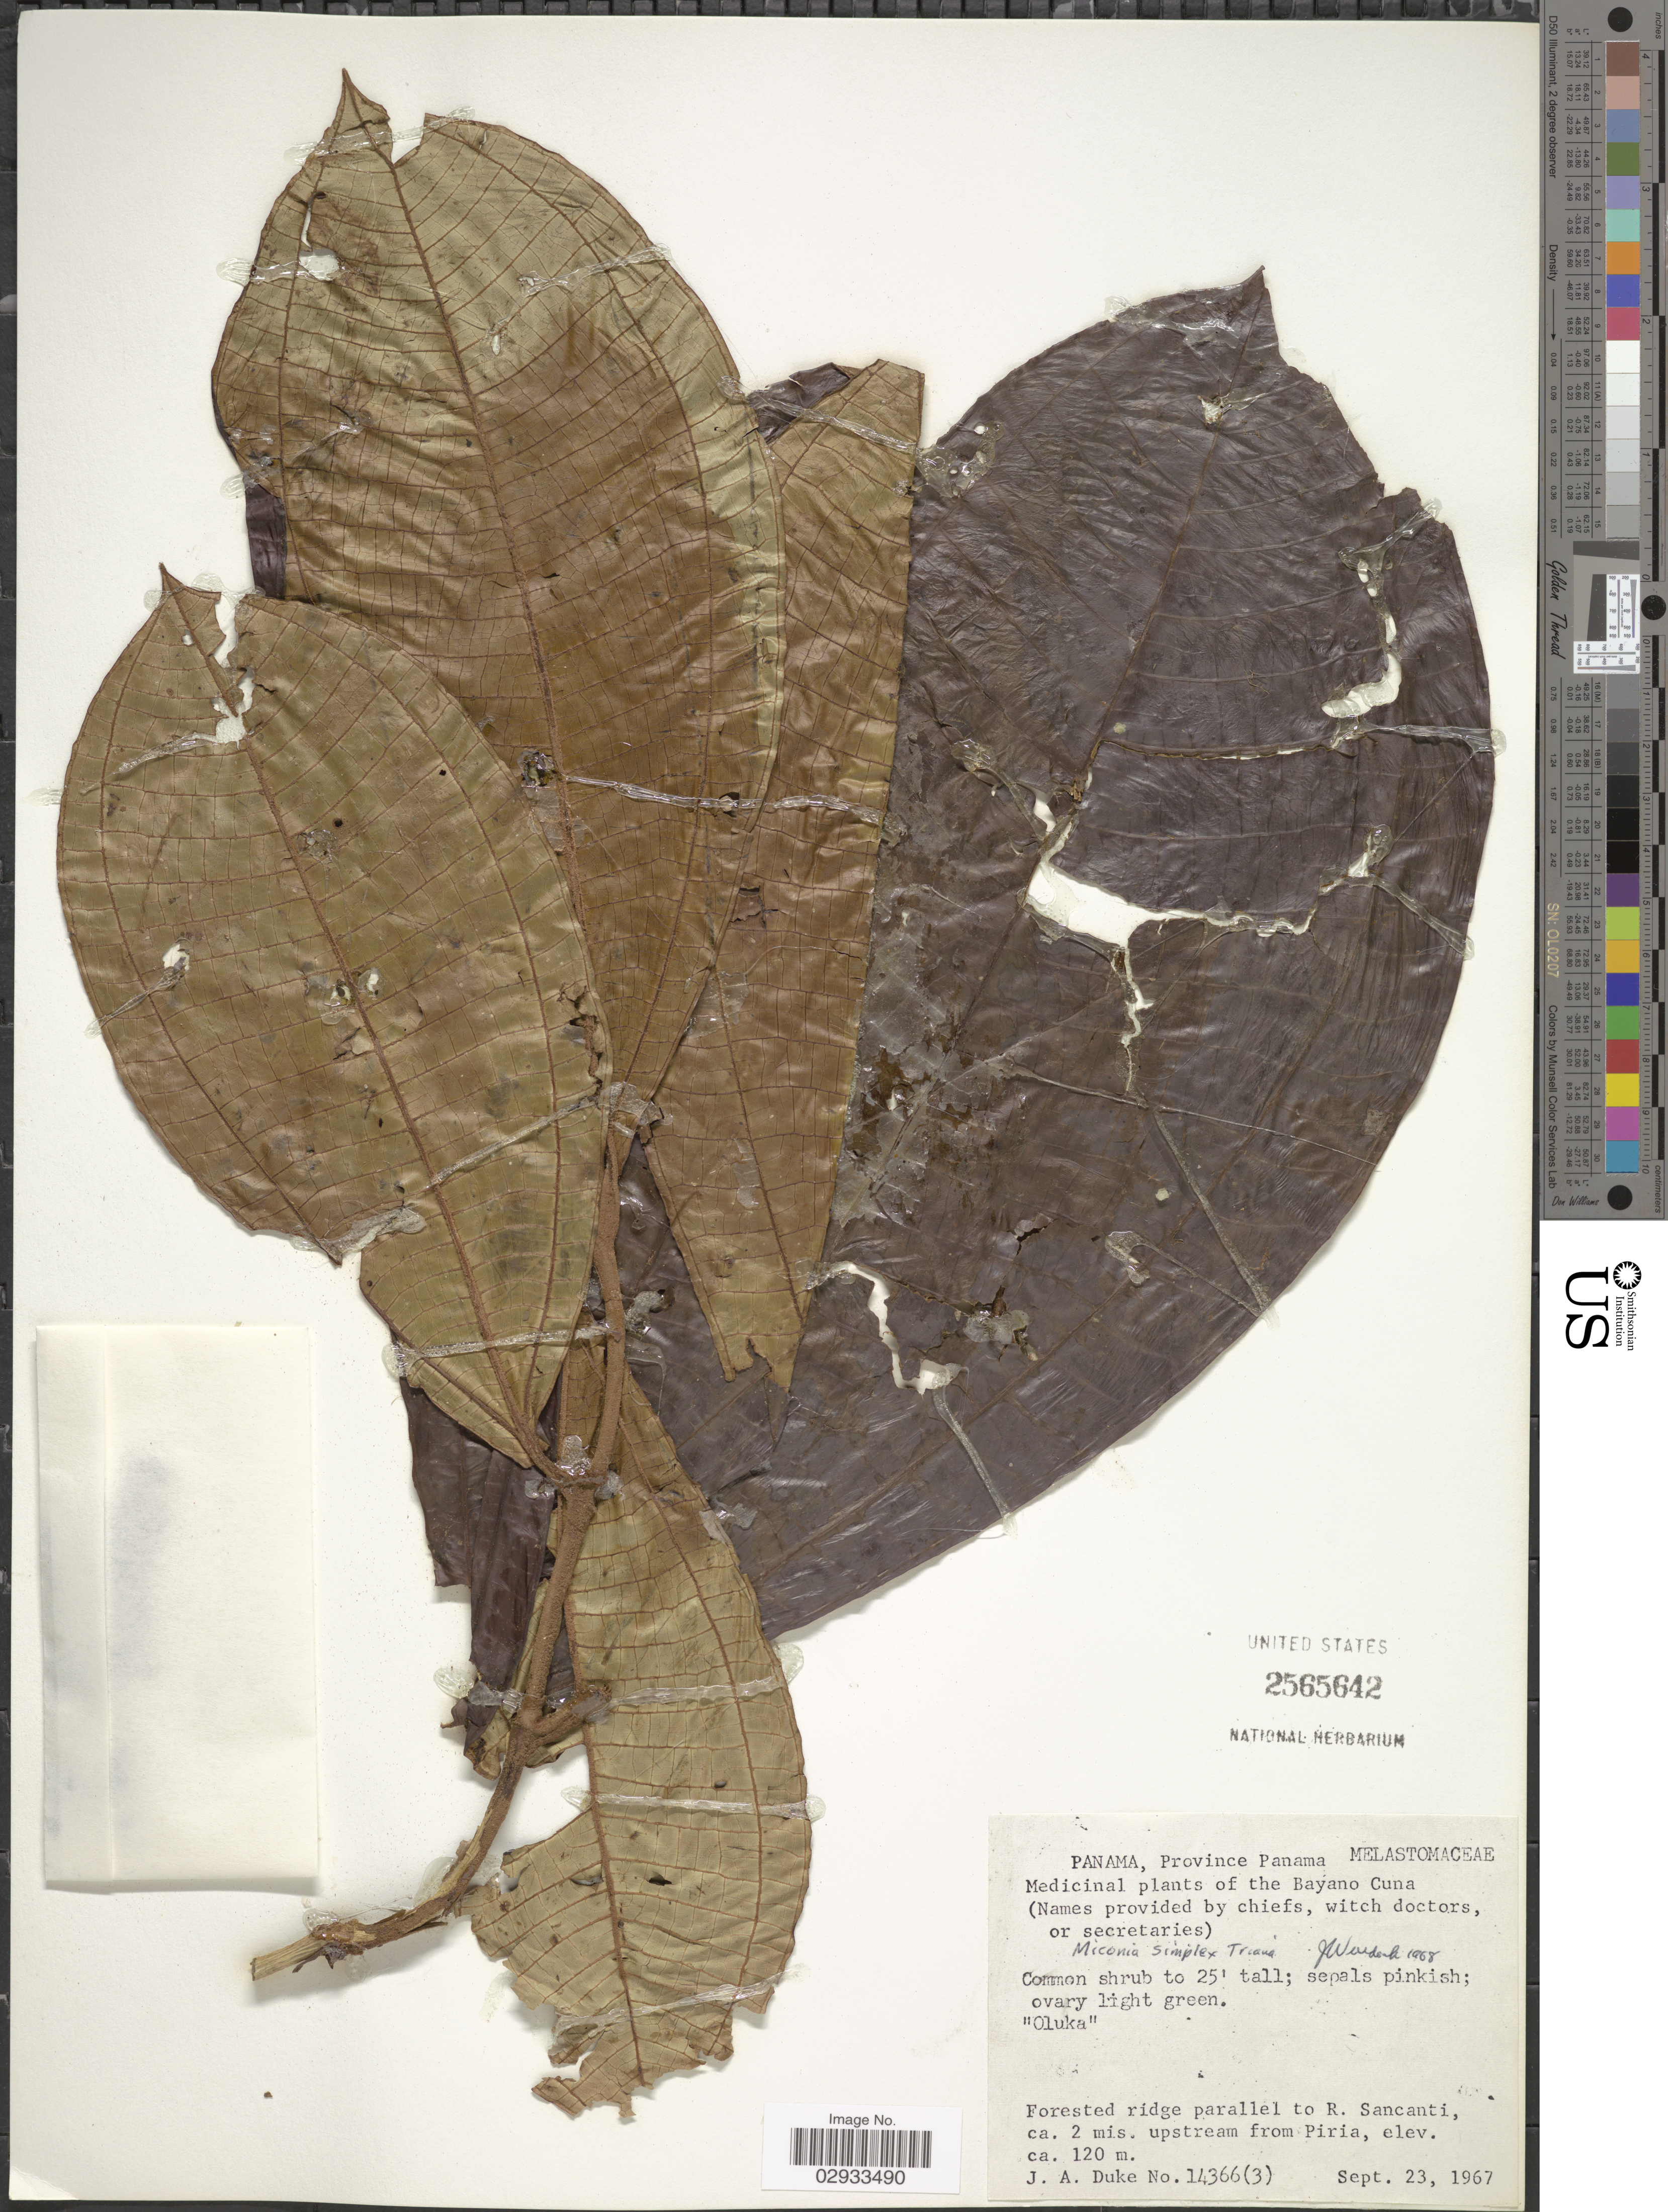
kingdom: Plantae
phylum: Tracheophyta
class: Magnoliopsida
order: Myrtales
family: Melastomataceae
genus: Miconia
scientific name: Miconia simplex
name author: Triana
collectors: J. A. Duke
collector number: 14366(3)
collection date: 1967-09-23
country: Panama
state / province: Panamá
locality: Bayano Cuna. Forested ridge parallel to R. Sancanti, ca. 2 mis. upstream from Piria.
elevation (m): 120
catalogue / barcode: US 2565642